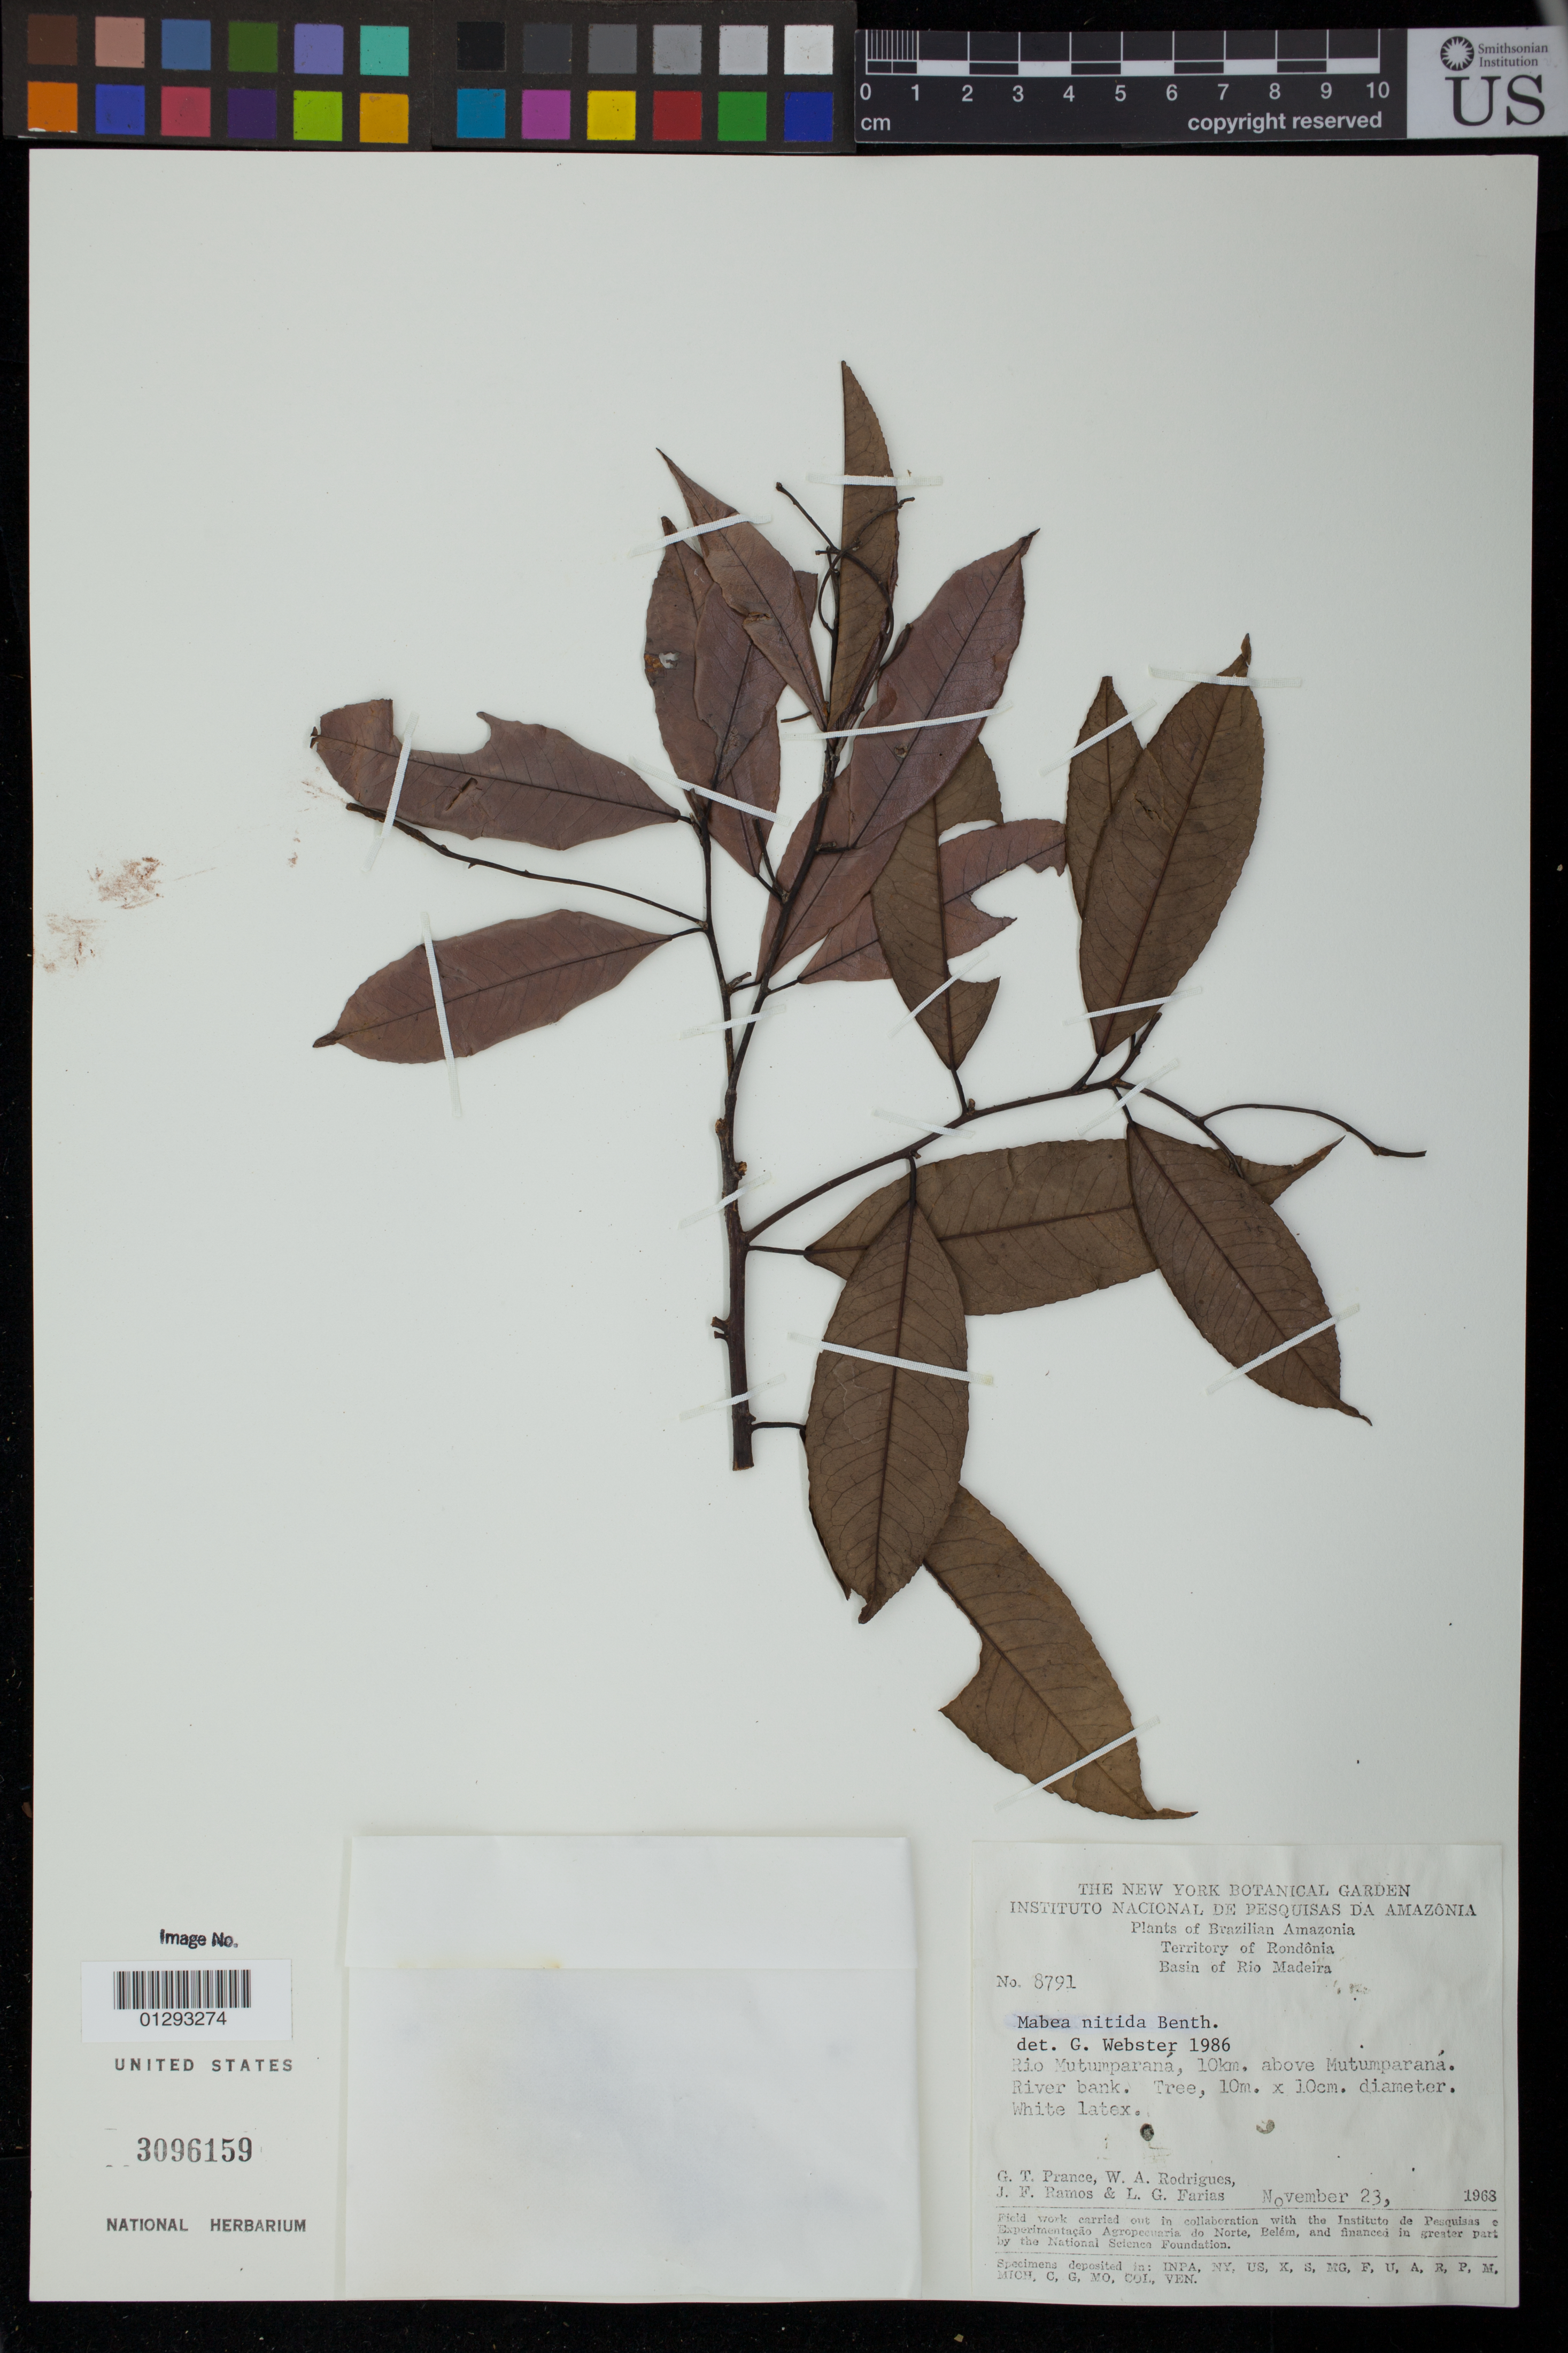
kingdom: Plantae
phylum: Tracheophyta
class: Magnoliopsida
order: Malpighiales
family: Euphorbiaceae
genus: Mabea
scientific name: Mabea nitida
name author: Spruce ex Benth.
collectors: G. T. Prance, W. A. Rodrigues, J. F. Ramos & L. G. Farias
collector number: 8791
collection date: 1968-11-23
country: Brazil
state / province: Rondonia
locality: Basin of Rio Maderia. Rio Mutumparana, 10 km. above Mutumparana. River Bank.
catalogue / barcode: US 3096159